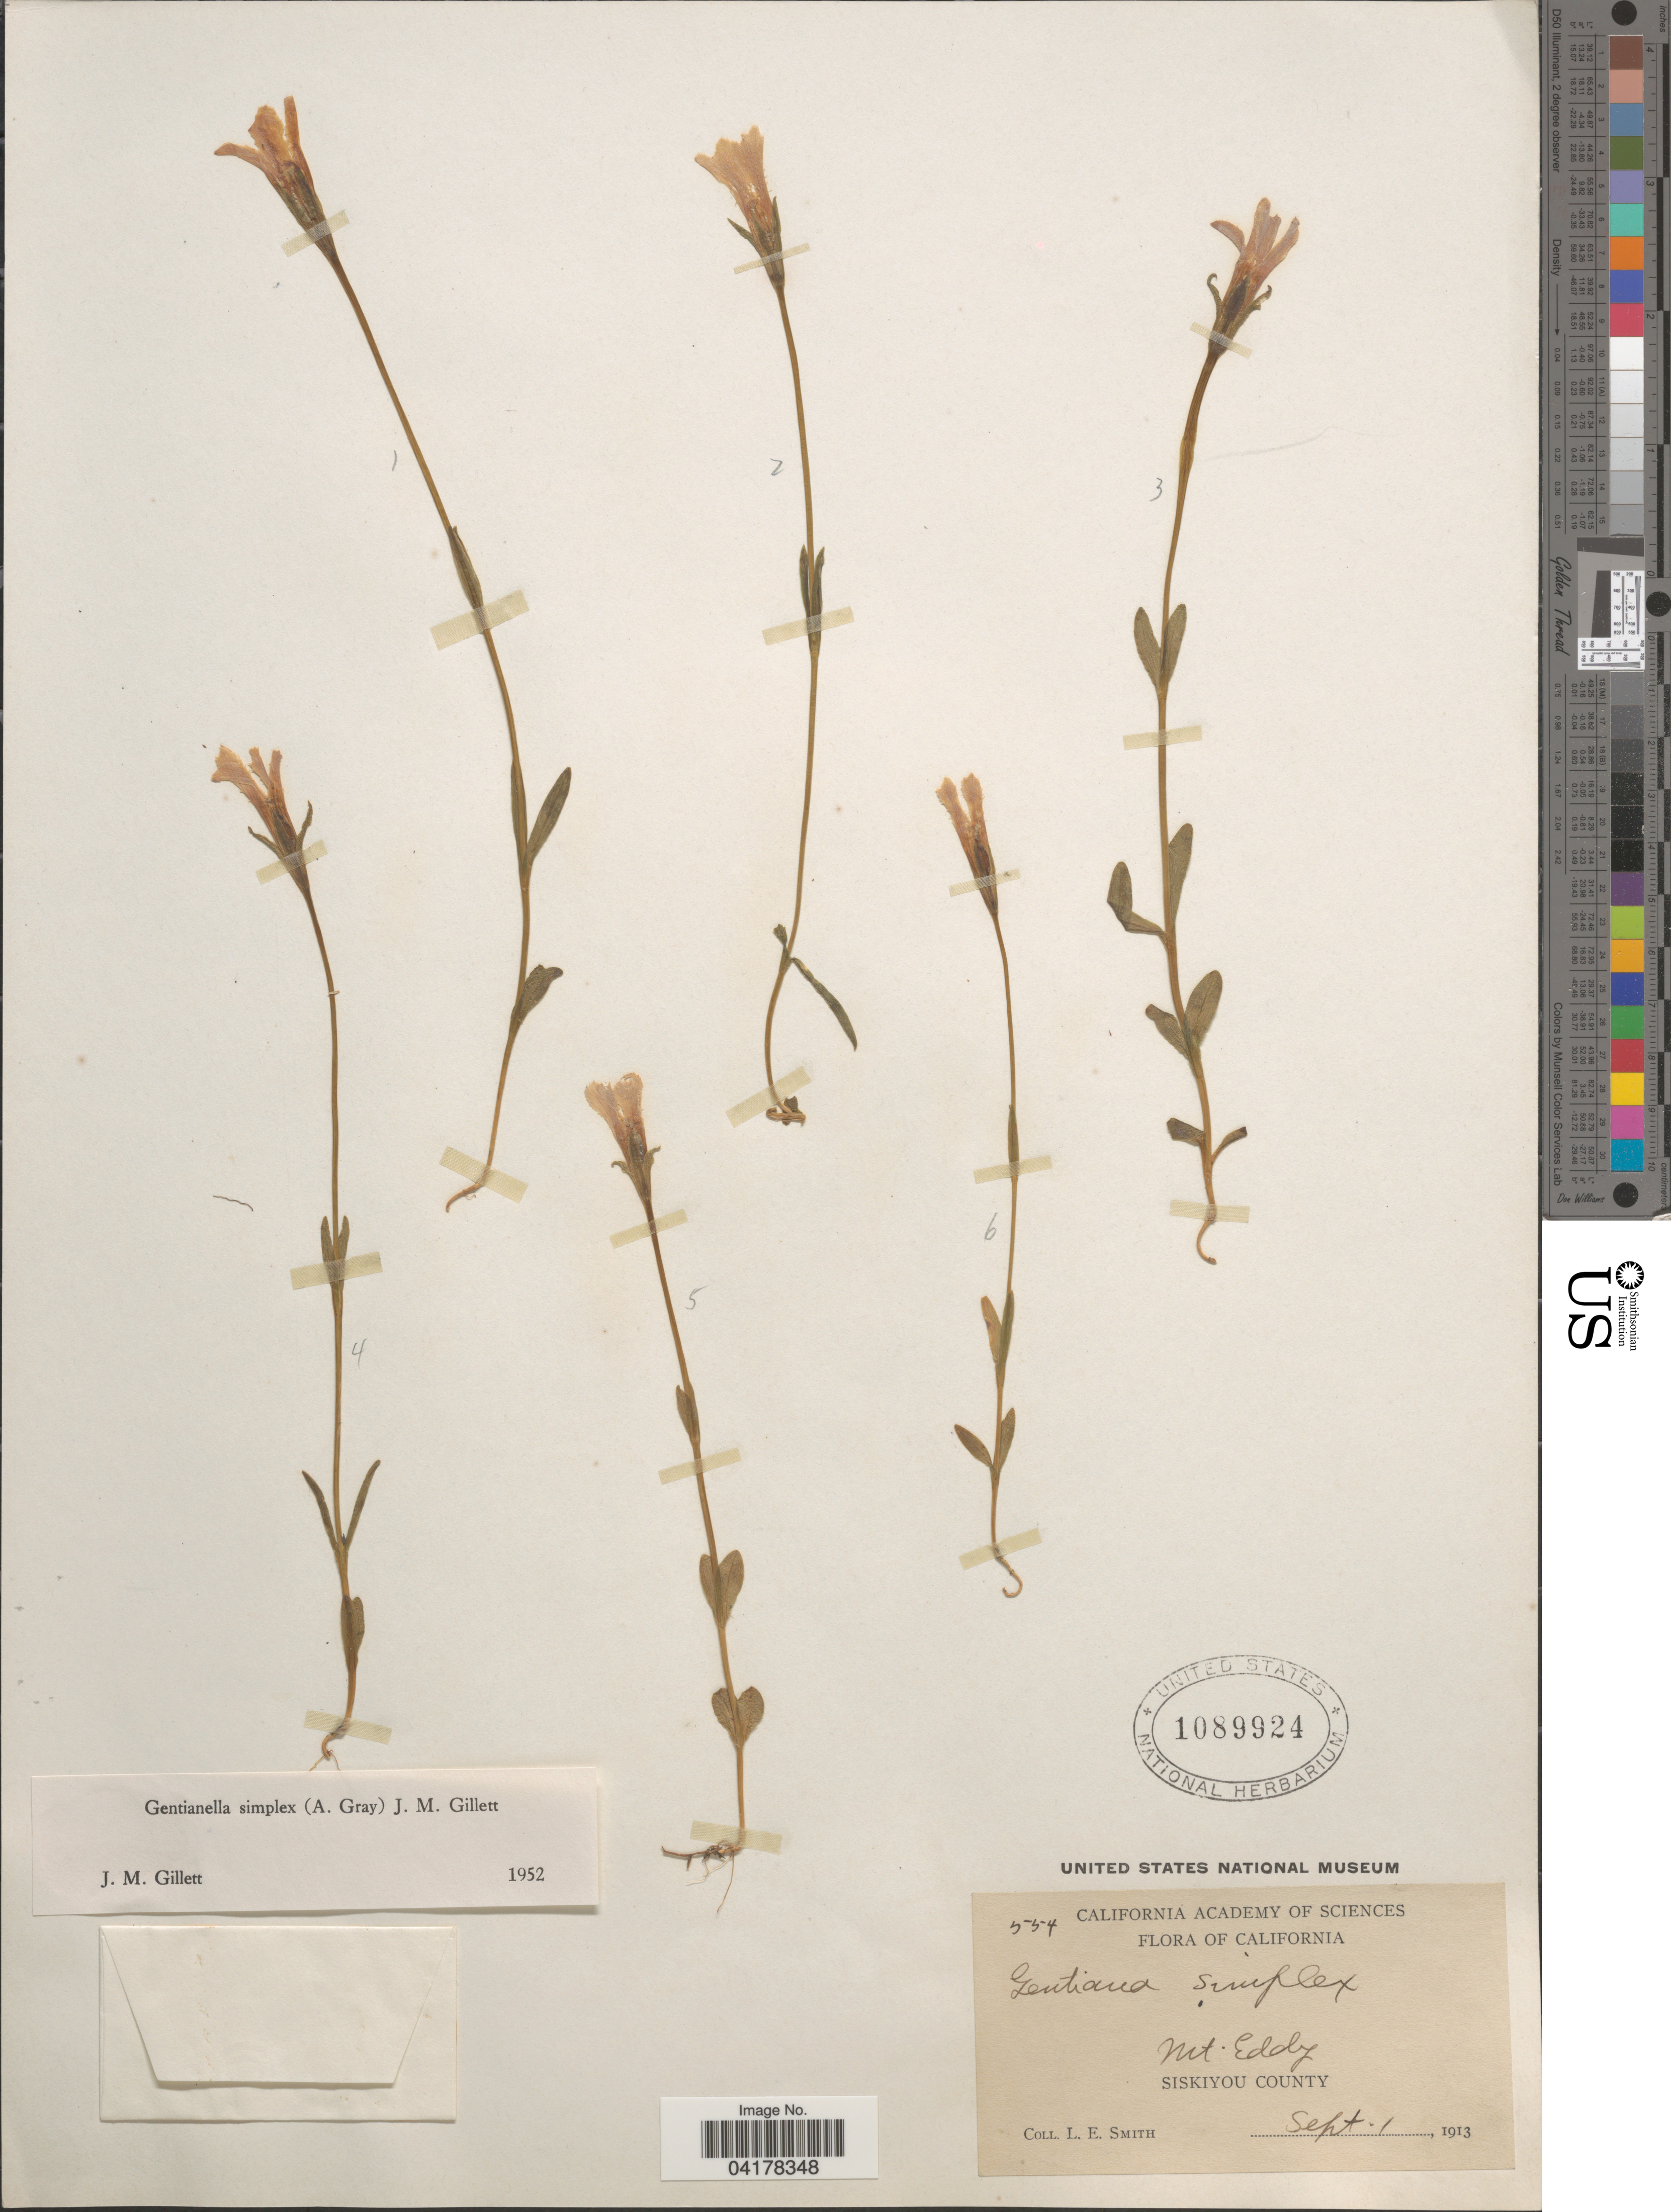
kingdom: Plantae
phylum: Tracheophyta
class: Magnoliopsida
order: Gentianales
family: Gentianaceae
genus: Gentianella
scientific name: Gentianella simplex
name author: (A. Gray) J.M. Gillett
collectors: L. E. Smith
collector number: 554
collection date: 1913-09-01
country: United States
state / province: California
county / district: Siskiyou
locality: Mt. Eddy. Siskiyou County.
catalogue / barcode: US 1089924